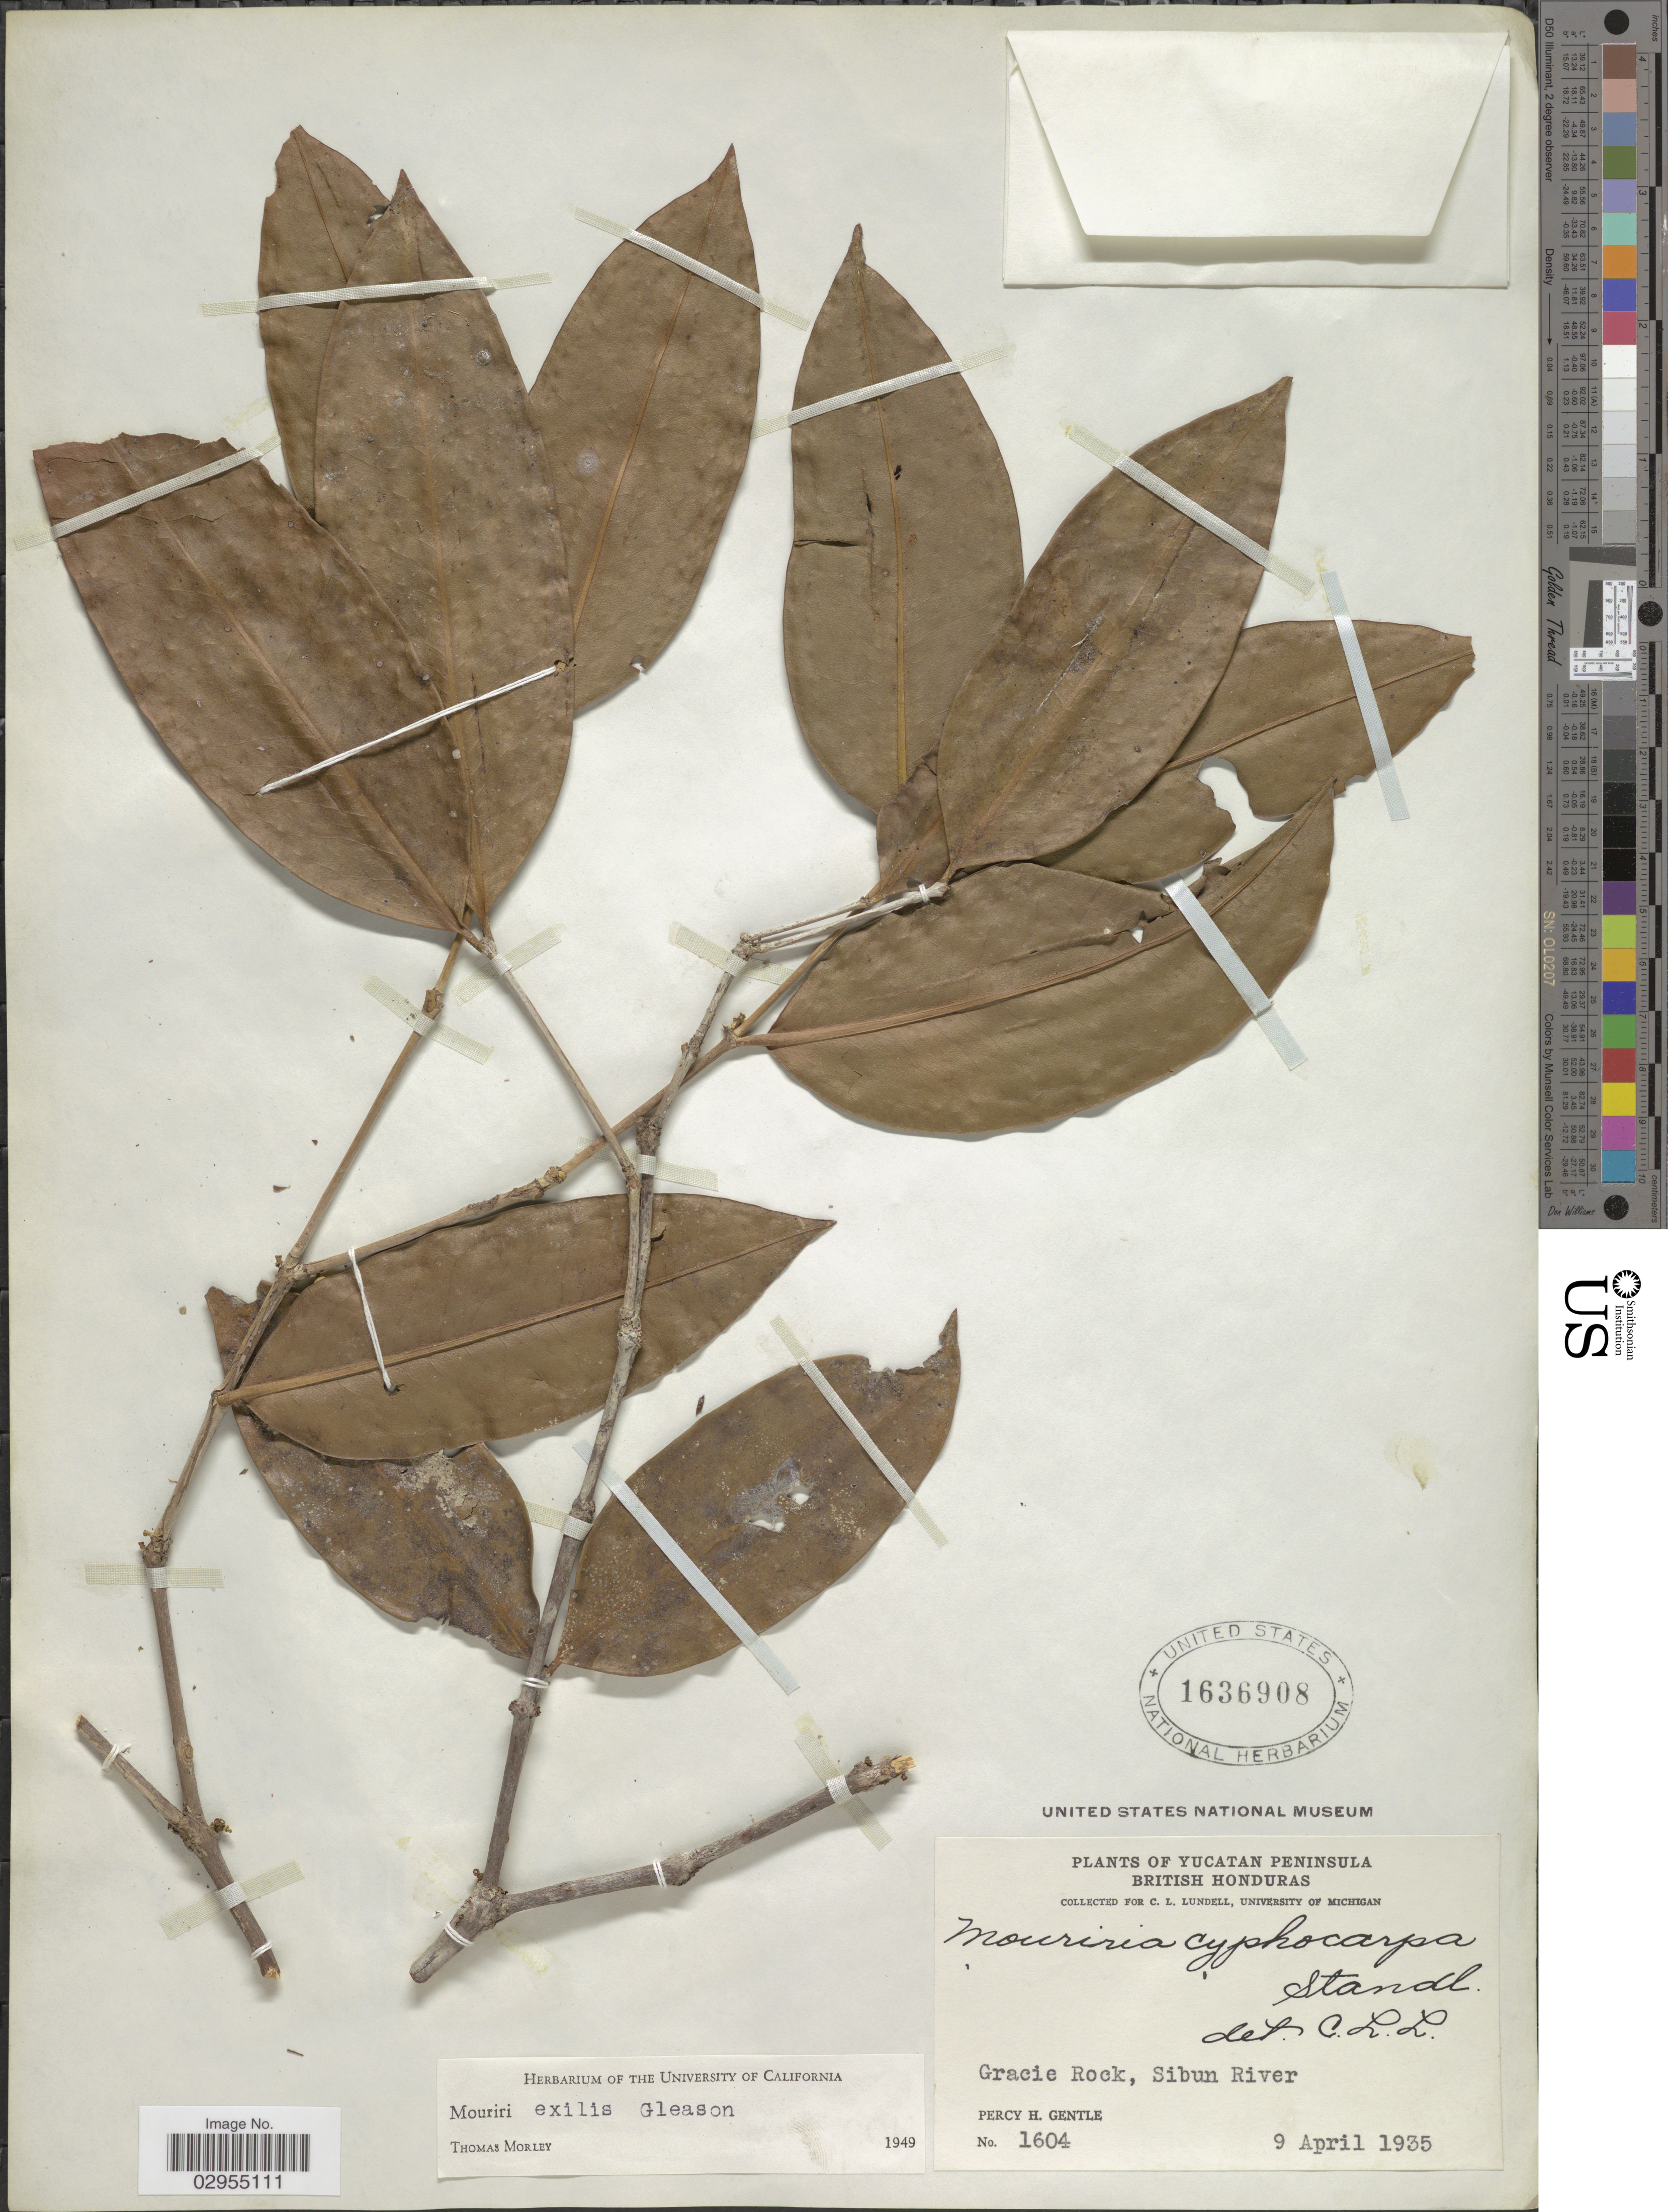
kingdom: Plantae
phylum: Tracheophyta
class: Magnoliopsida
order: Myrtales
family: Melastomataceae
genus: Mouriri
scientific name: Mouriri exilis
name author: Gleason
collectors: P. H. Gentle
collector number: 1604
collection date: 1935-04-09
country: Belize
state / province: Belize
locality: Yucatan Peninsula. British Honduras. Gracie Rock, Sibun River.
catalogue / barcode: US 1636908